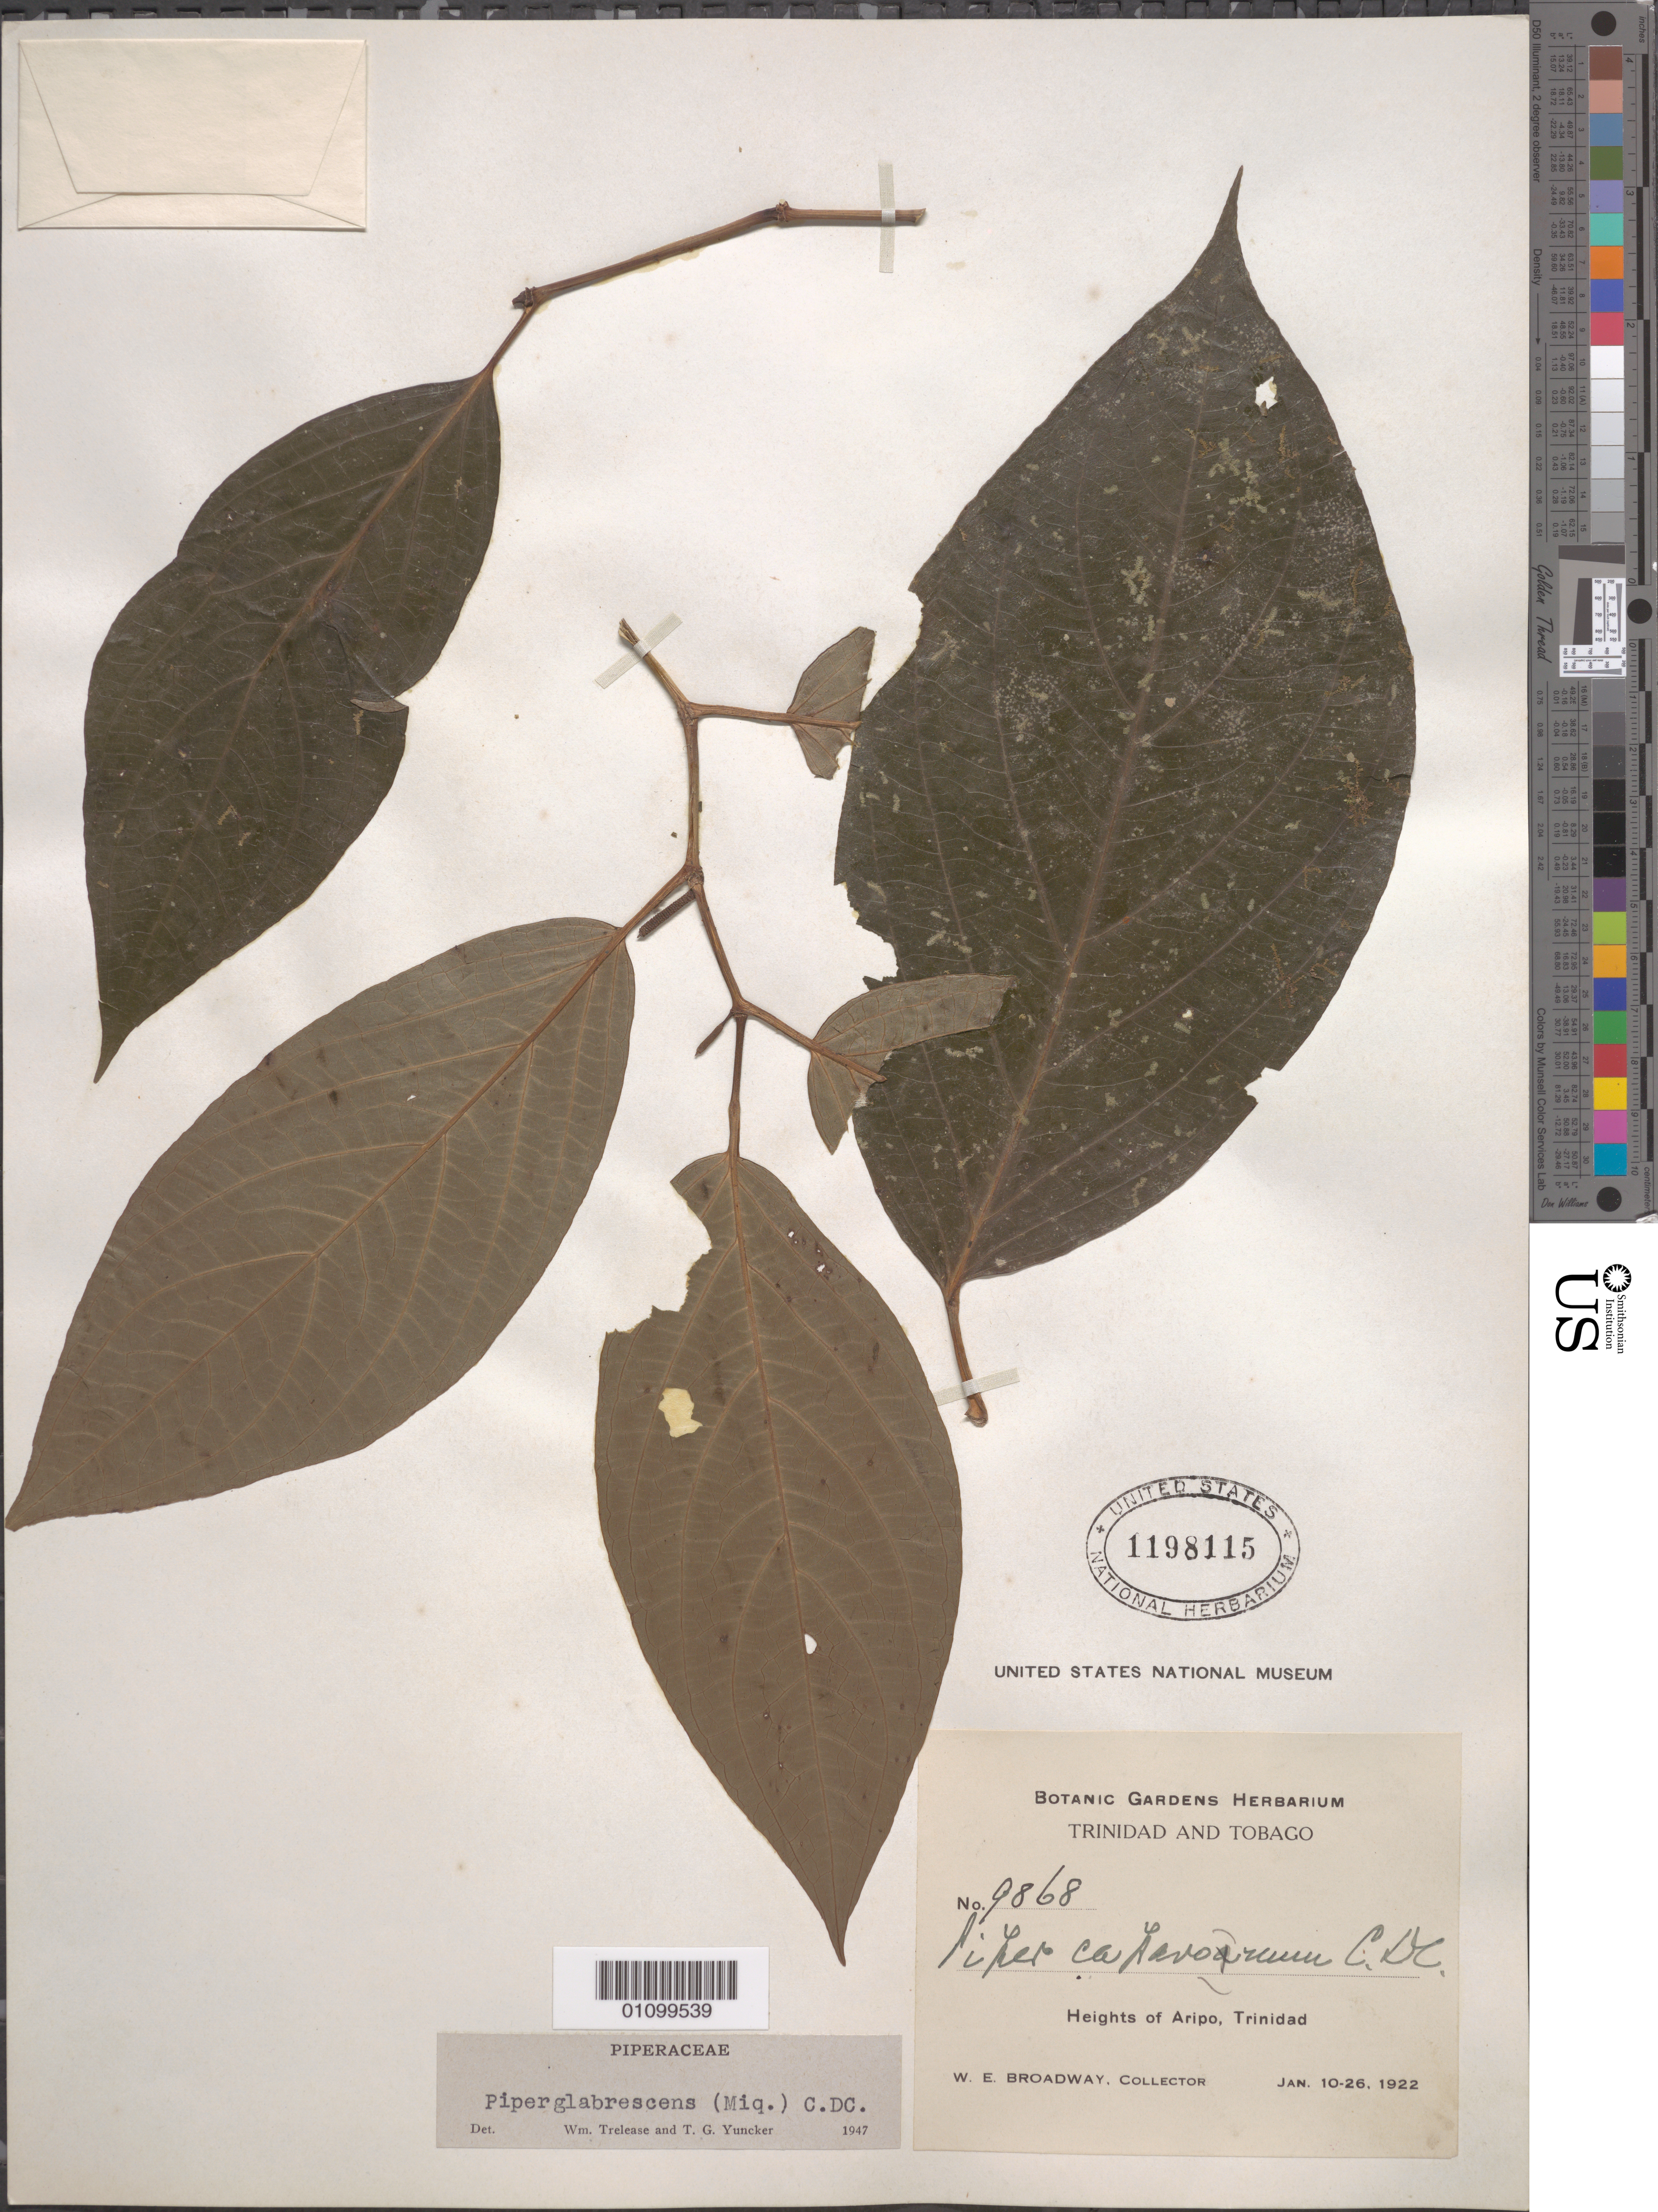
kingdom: Plantae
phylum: Tracheophyta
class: Magnoliopsida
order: Piperales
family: Piperaceae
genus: Piper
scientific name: Piper glabrescens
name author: (Miq.) C. DC.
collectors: W. E. Broadway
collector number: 9868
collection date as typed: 10 Jan 1922 to 26 Jan 1922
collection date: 1922-01-10/1922-01-26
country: Trinidad and Tobago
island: Trinidad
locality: Heights of Aripo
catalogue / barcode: US 1198115